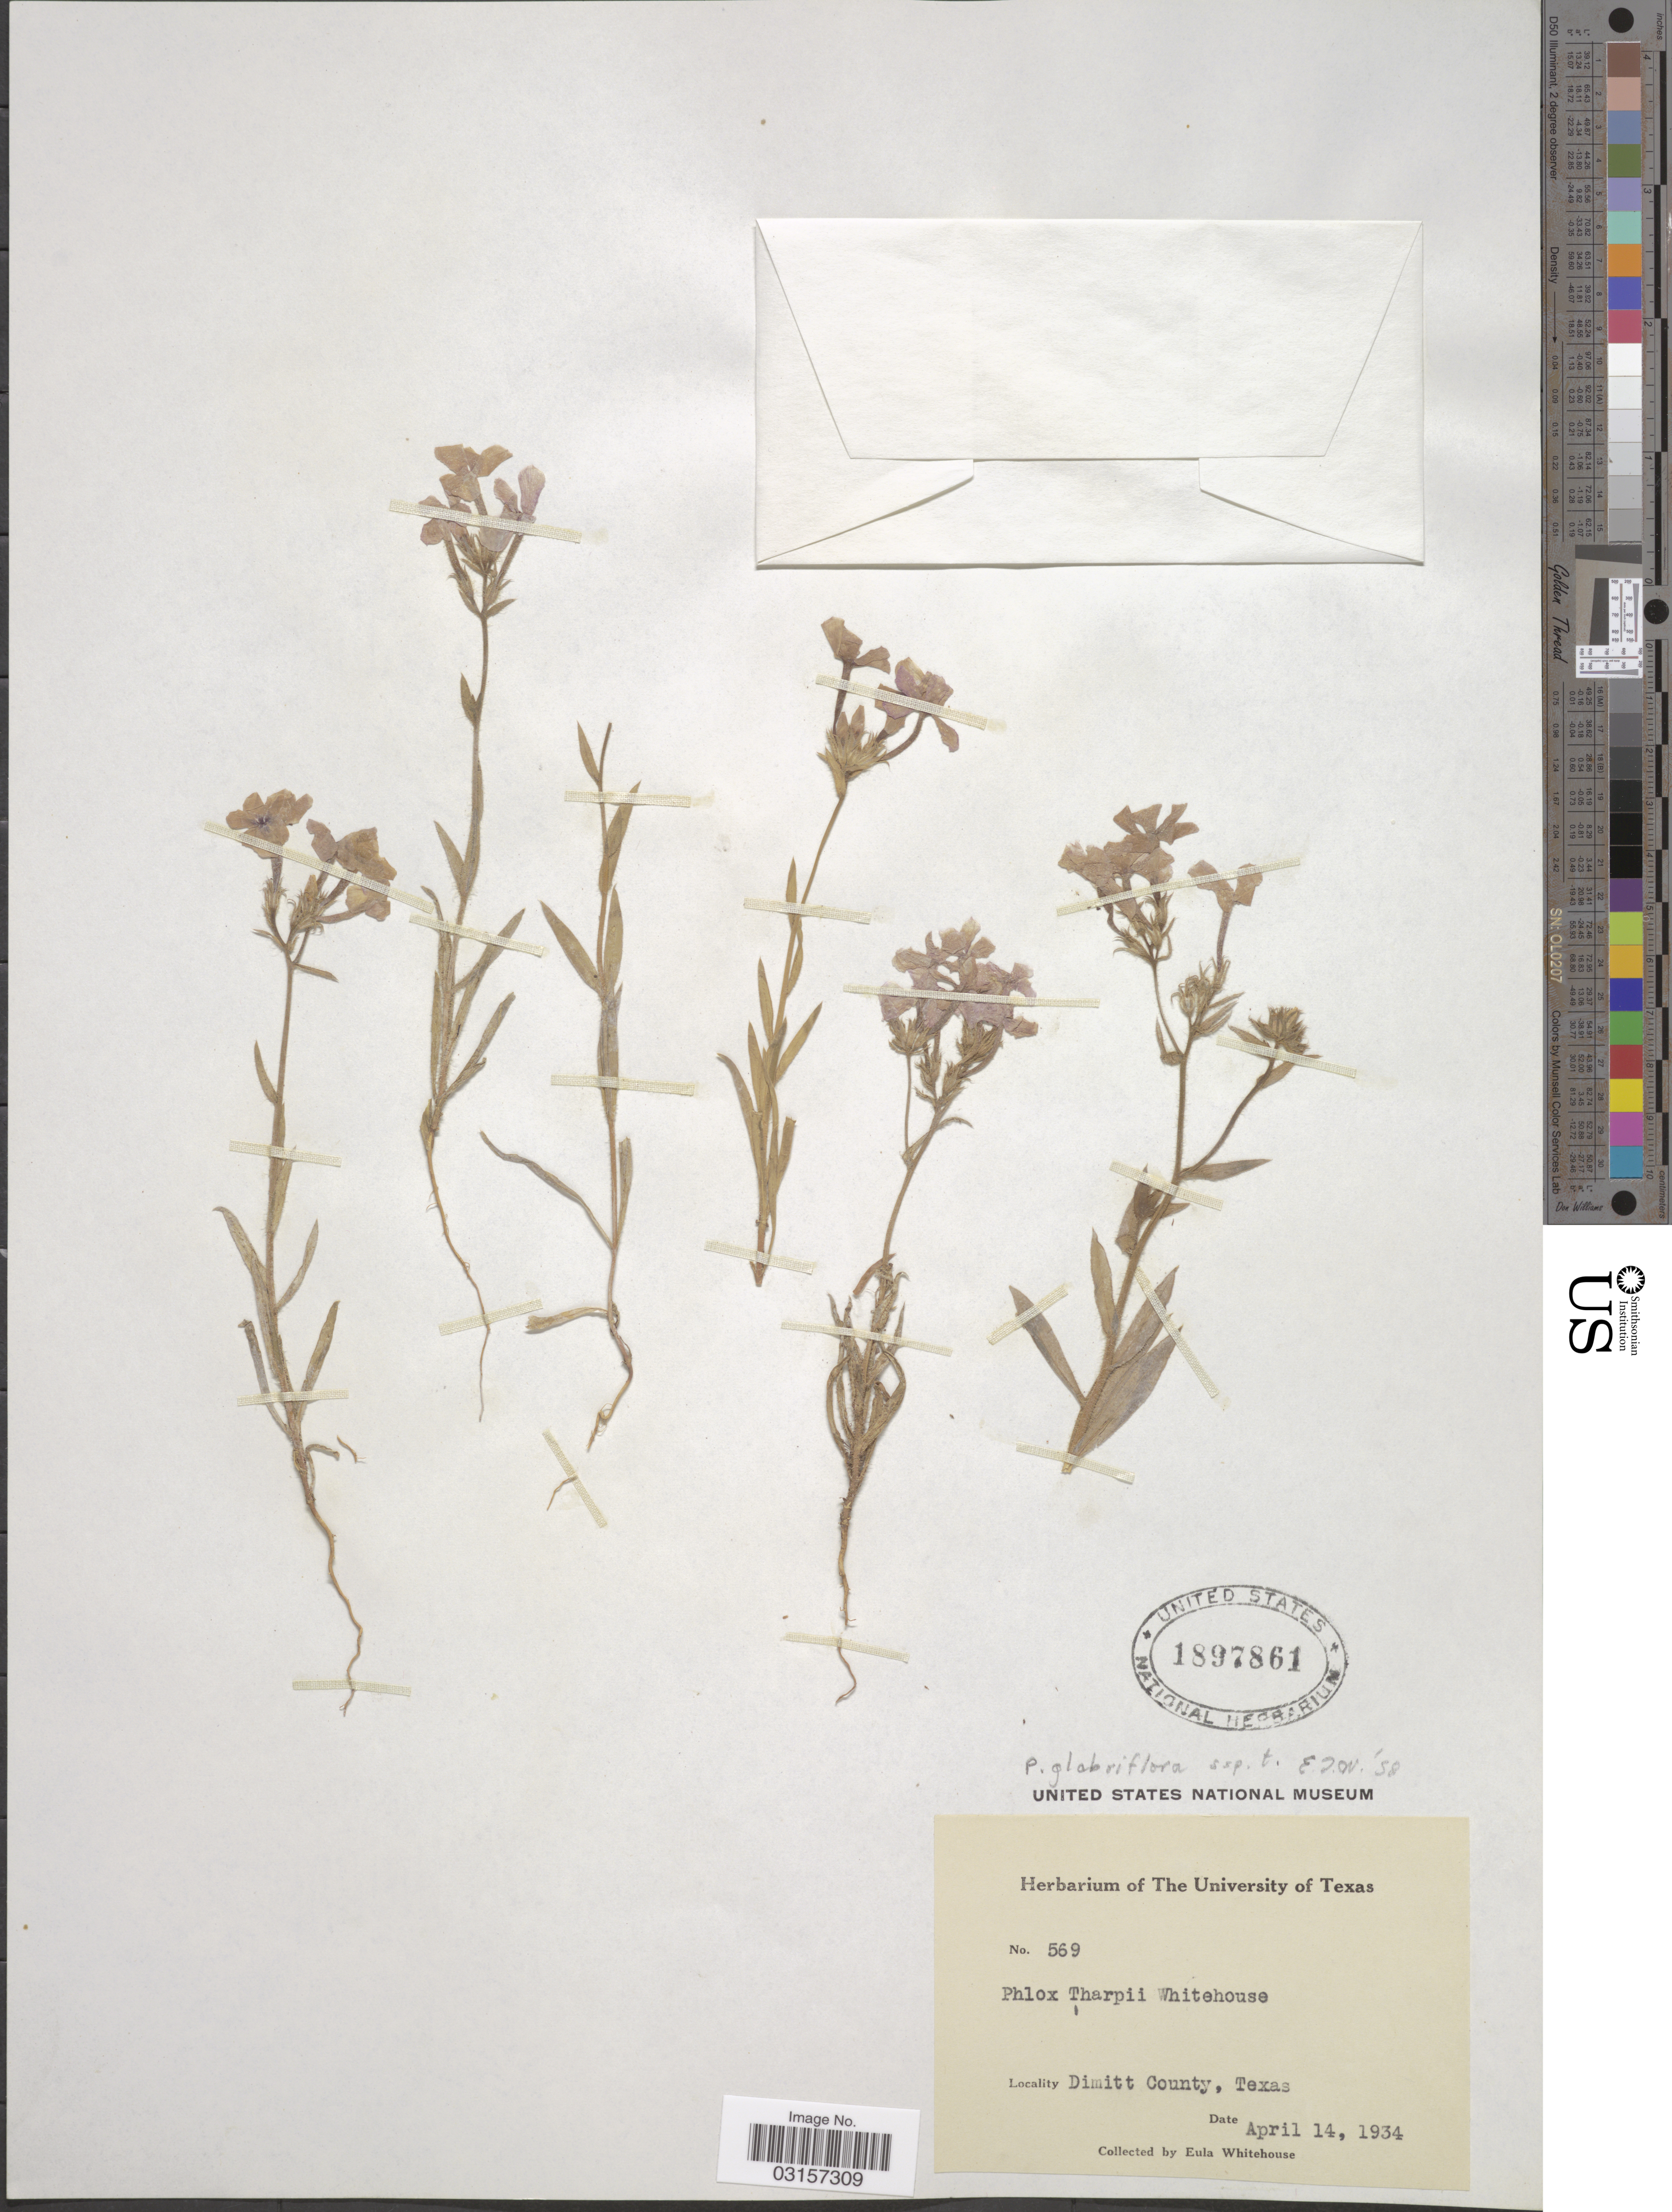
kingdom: Plantae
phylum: Tracheophyta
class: Magnoliopsida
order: Ericales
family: Polemoniaceae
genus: Phlox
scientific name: Phlox glabriflora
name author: (Brand) Whitehouse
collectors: E. Whitehouse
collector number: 569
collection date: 1934-04-14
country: United States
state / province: Texas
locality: Dimitt County.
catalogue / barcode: US 1897861